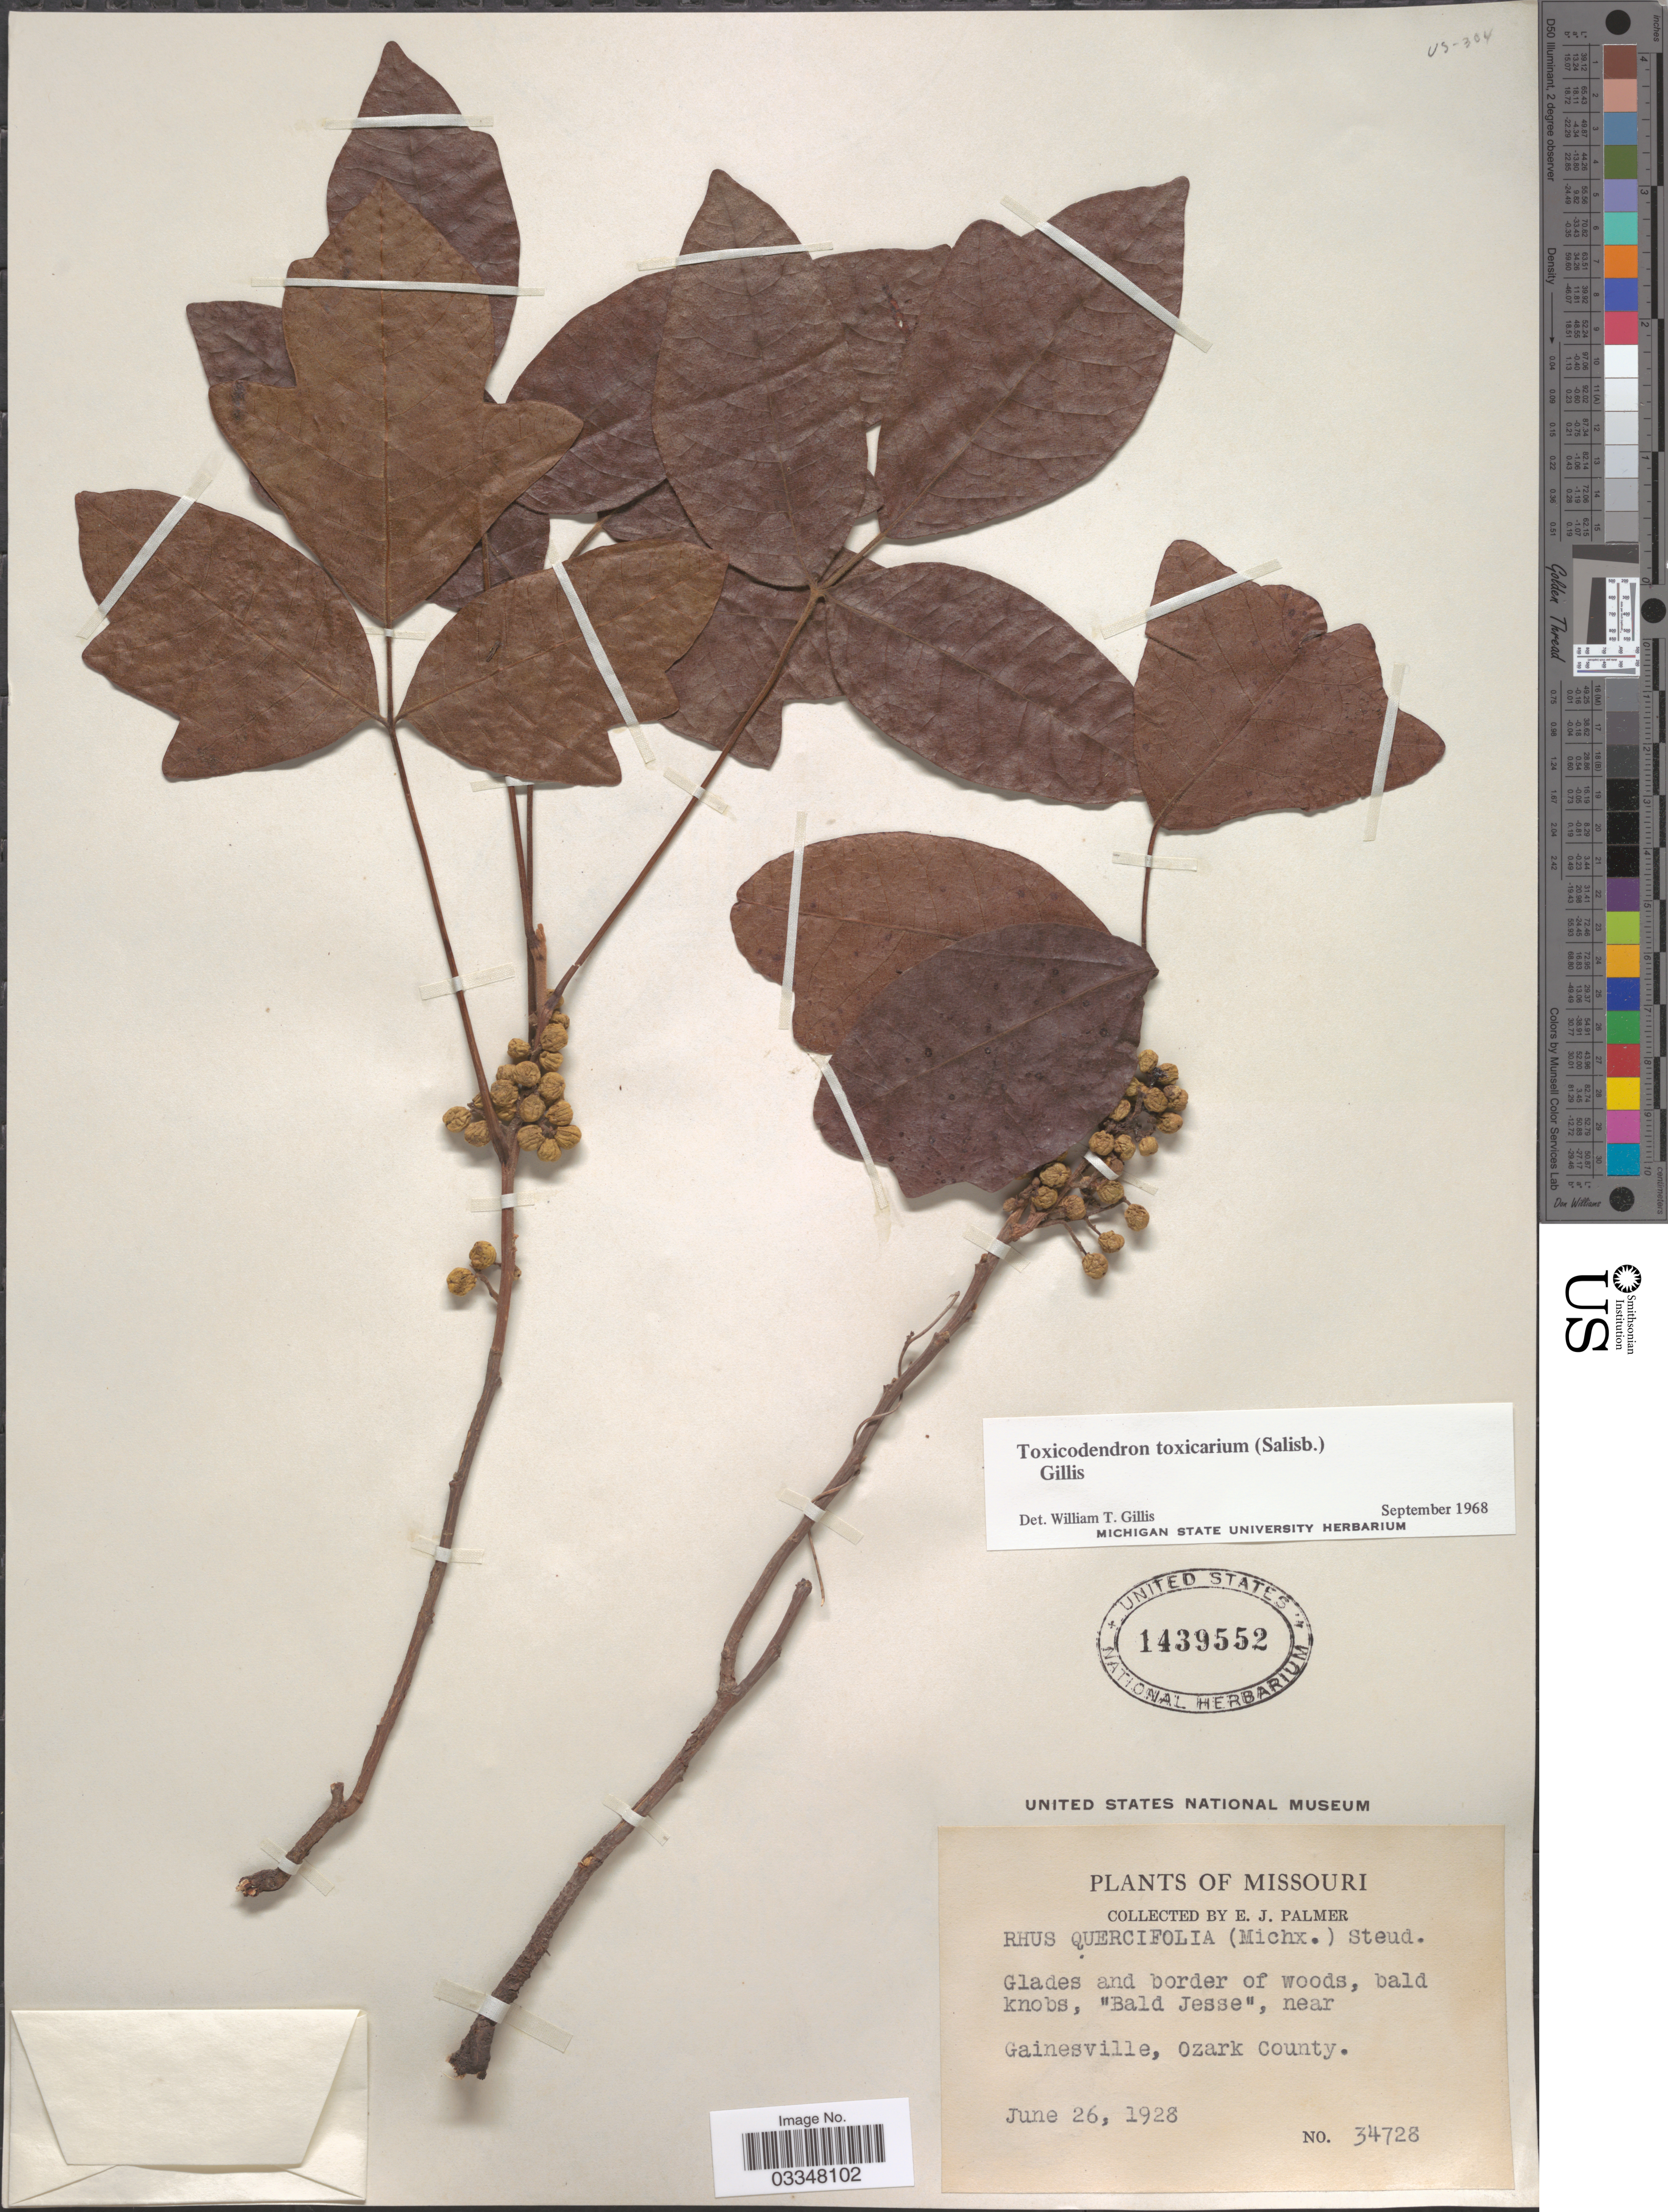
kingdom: Plantae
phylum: Tracheophyta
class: Magnoliopsida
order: Sapindales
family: Anacardiaceae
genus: Toxicodendron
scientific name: Toxicodendron toxicarium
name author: Gillis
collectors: E. J. Palmer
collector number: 34728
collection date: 1928-06-26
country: United States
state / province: Missouri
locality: Bald Jesse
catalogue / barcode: US 1439552